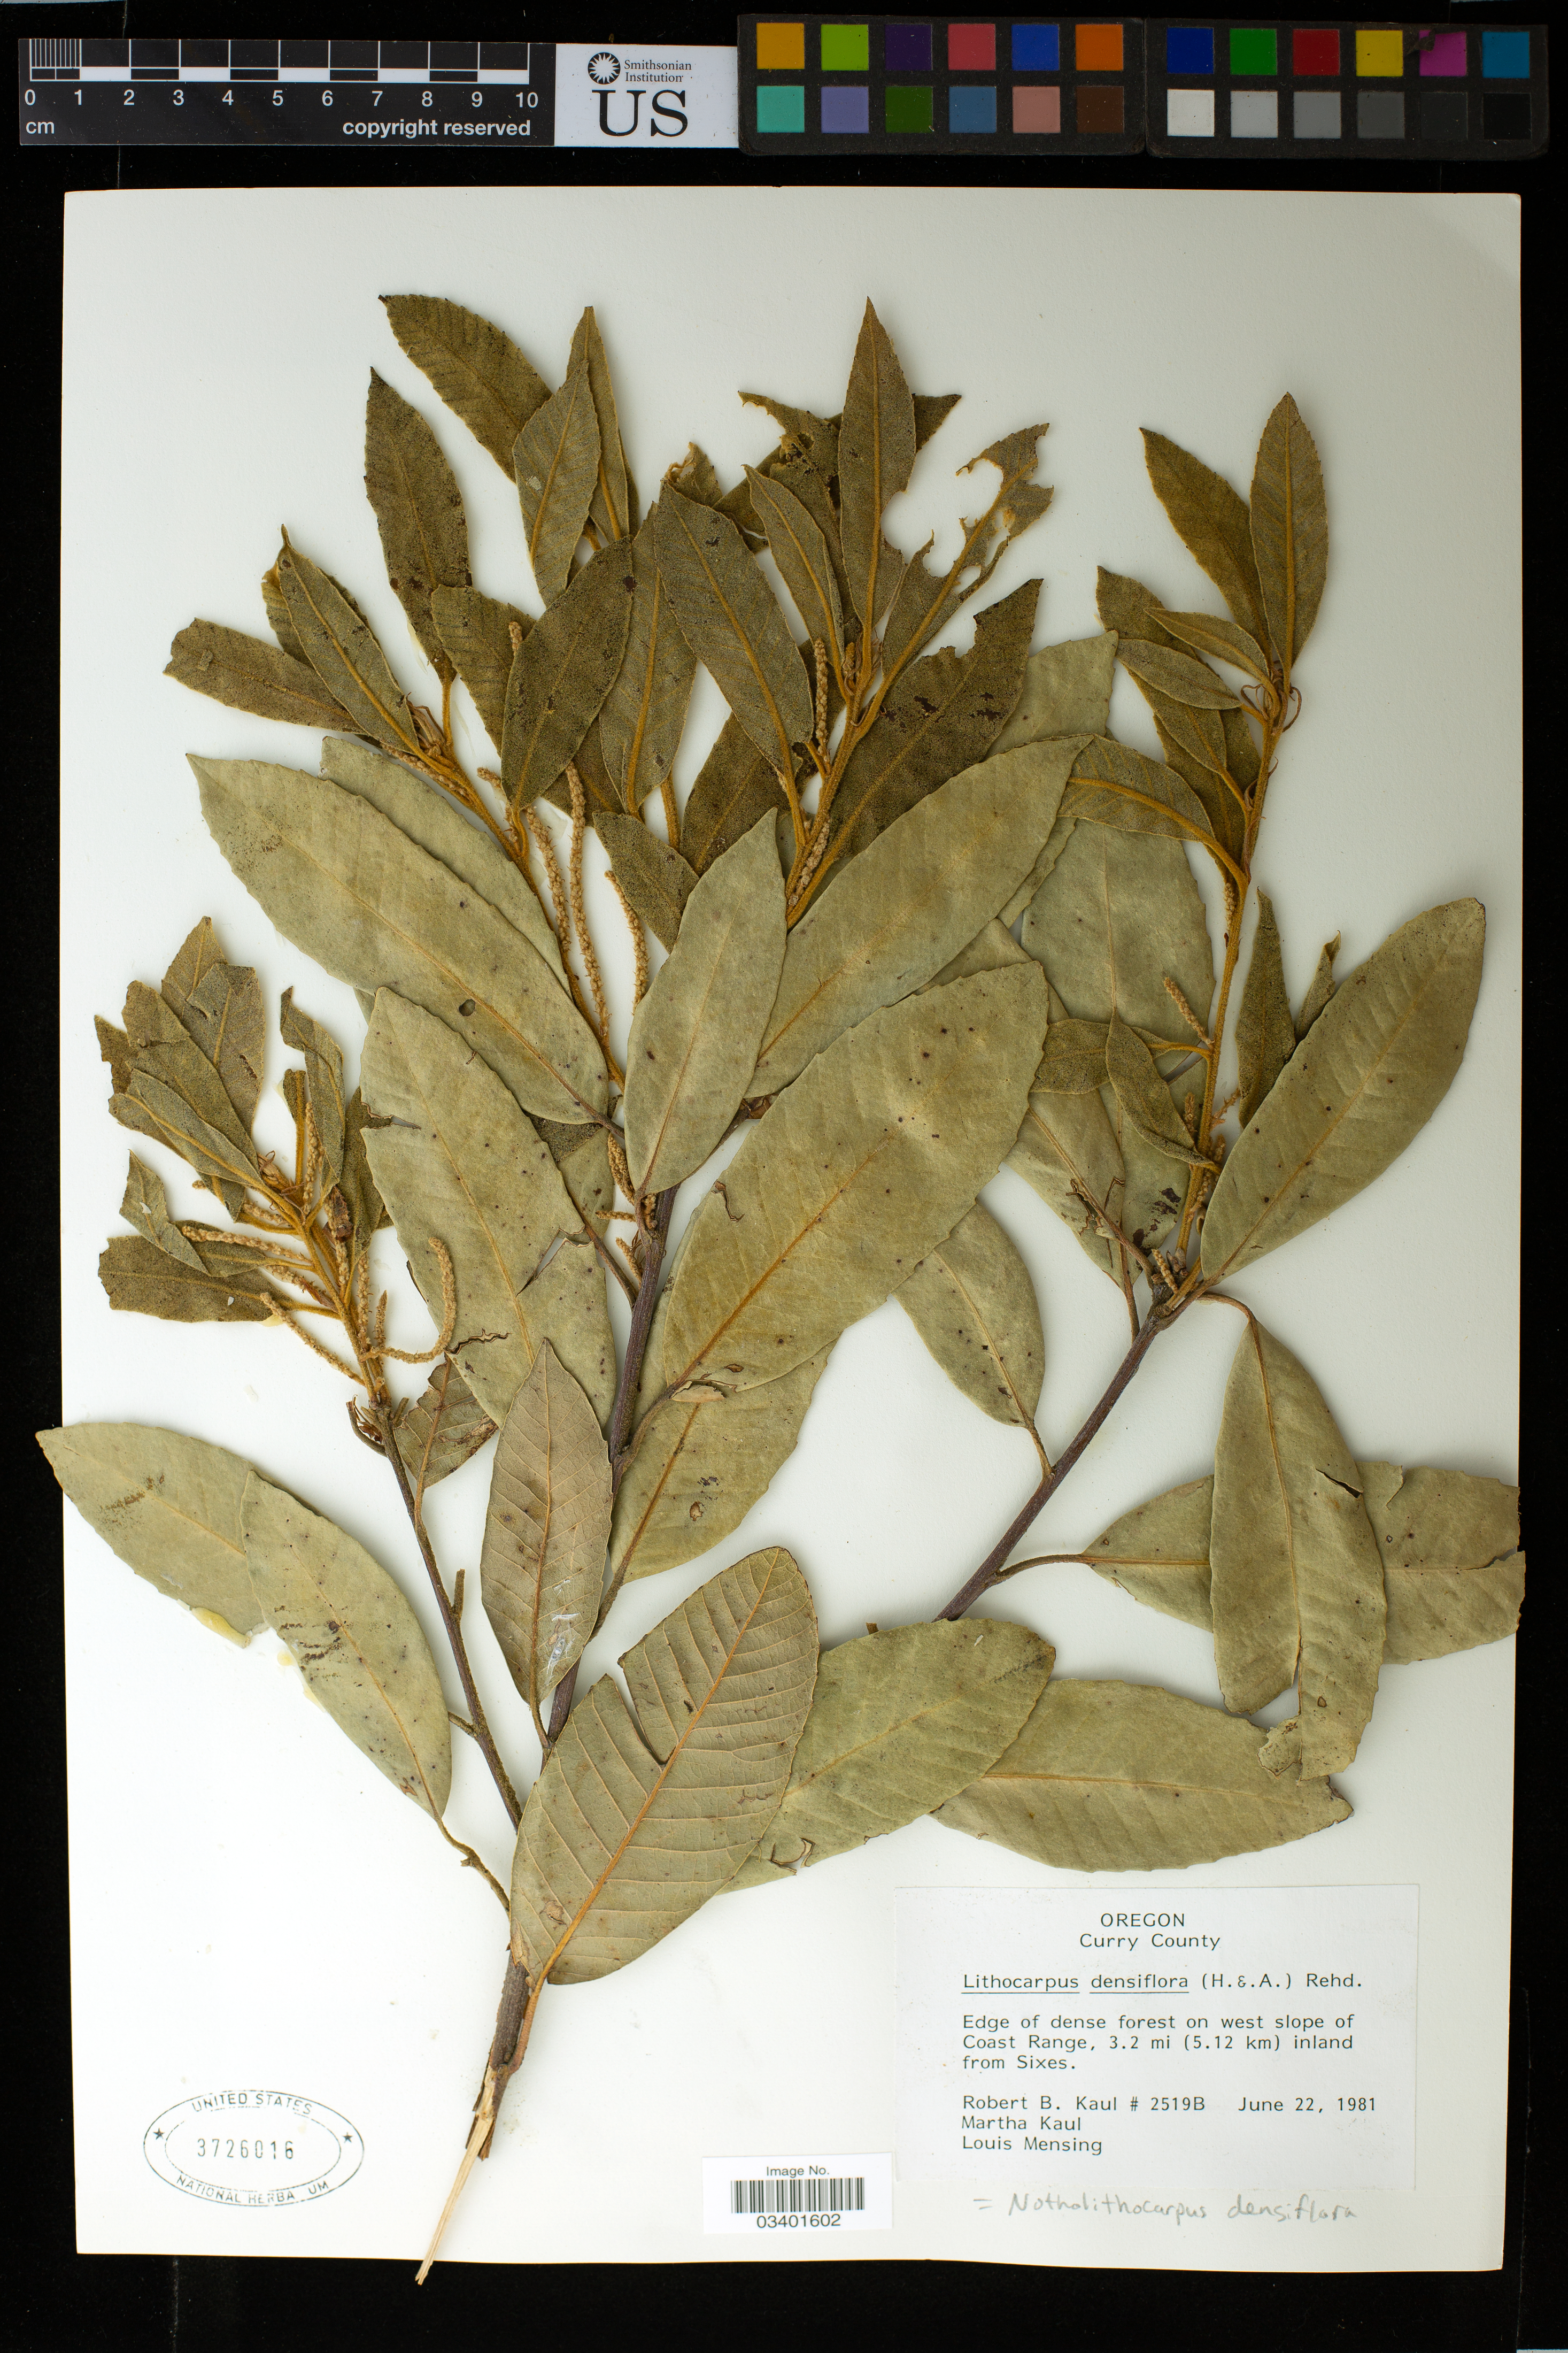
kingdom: Plantae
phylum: Tracheophyta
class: Magnoliopsida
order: Fagales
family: Fagaceae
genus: Notholithocarpus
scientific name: Notholithocarpus densiflorus var. densiflorus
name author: (Hook. & Arn.) P. S. Manos et al.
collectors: R. Kaul, M. Kaul & L. Mensing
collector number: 2519B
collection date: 1981-06-22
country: United States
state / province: Oregon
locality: west slope of Coast Ridge, 3.2 mi (5.12 km) inland from Sixes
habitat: edge of dense forest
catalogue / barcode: US 3726016